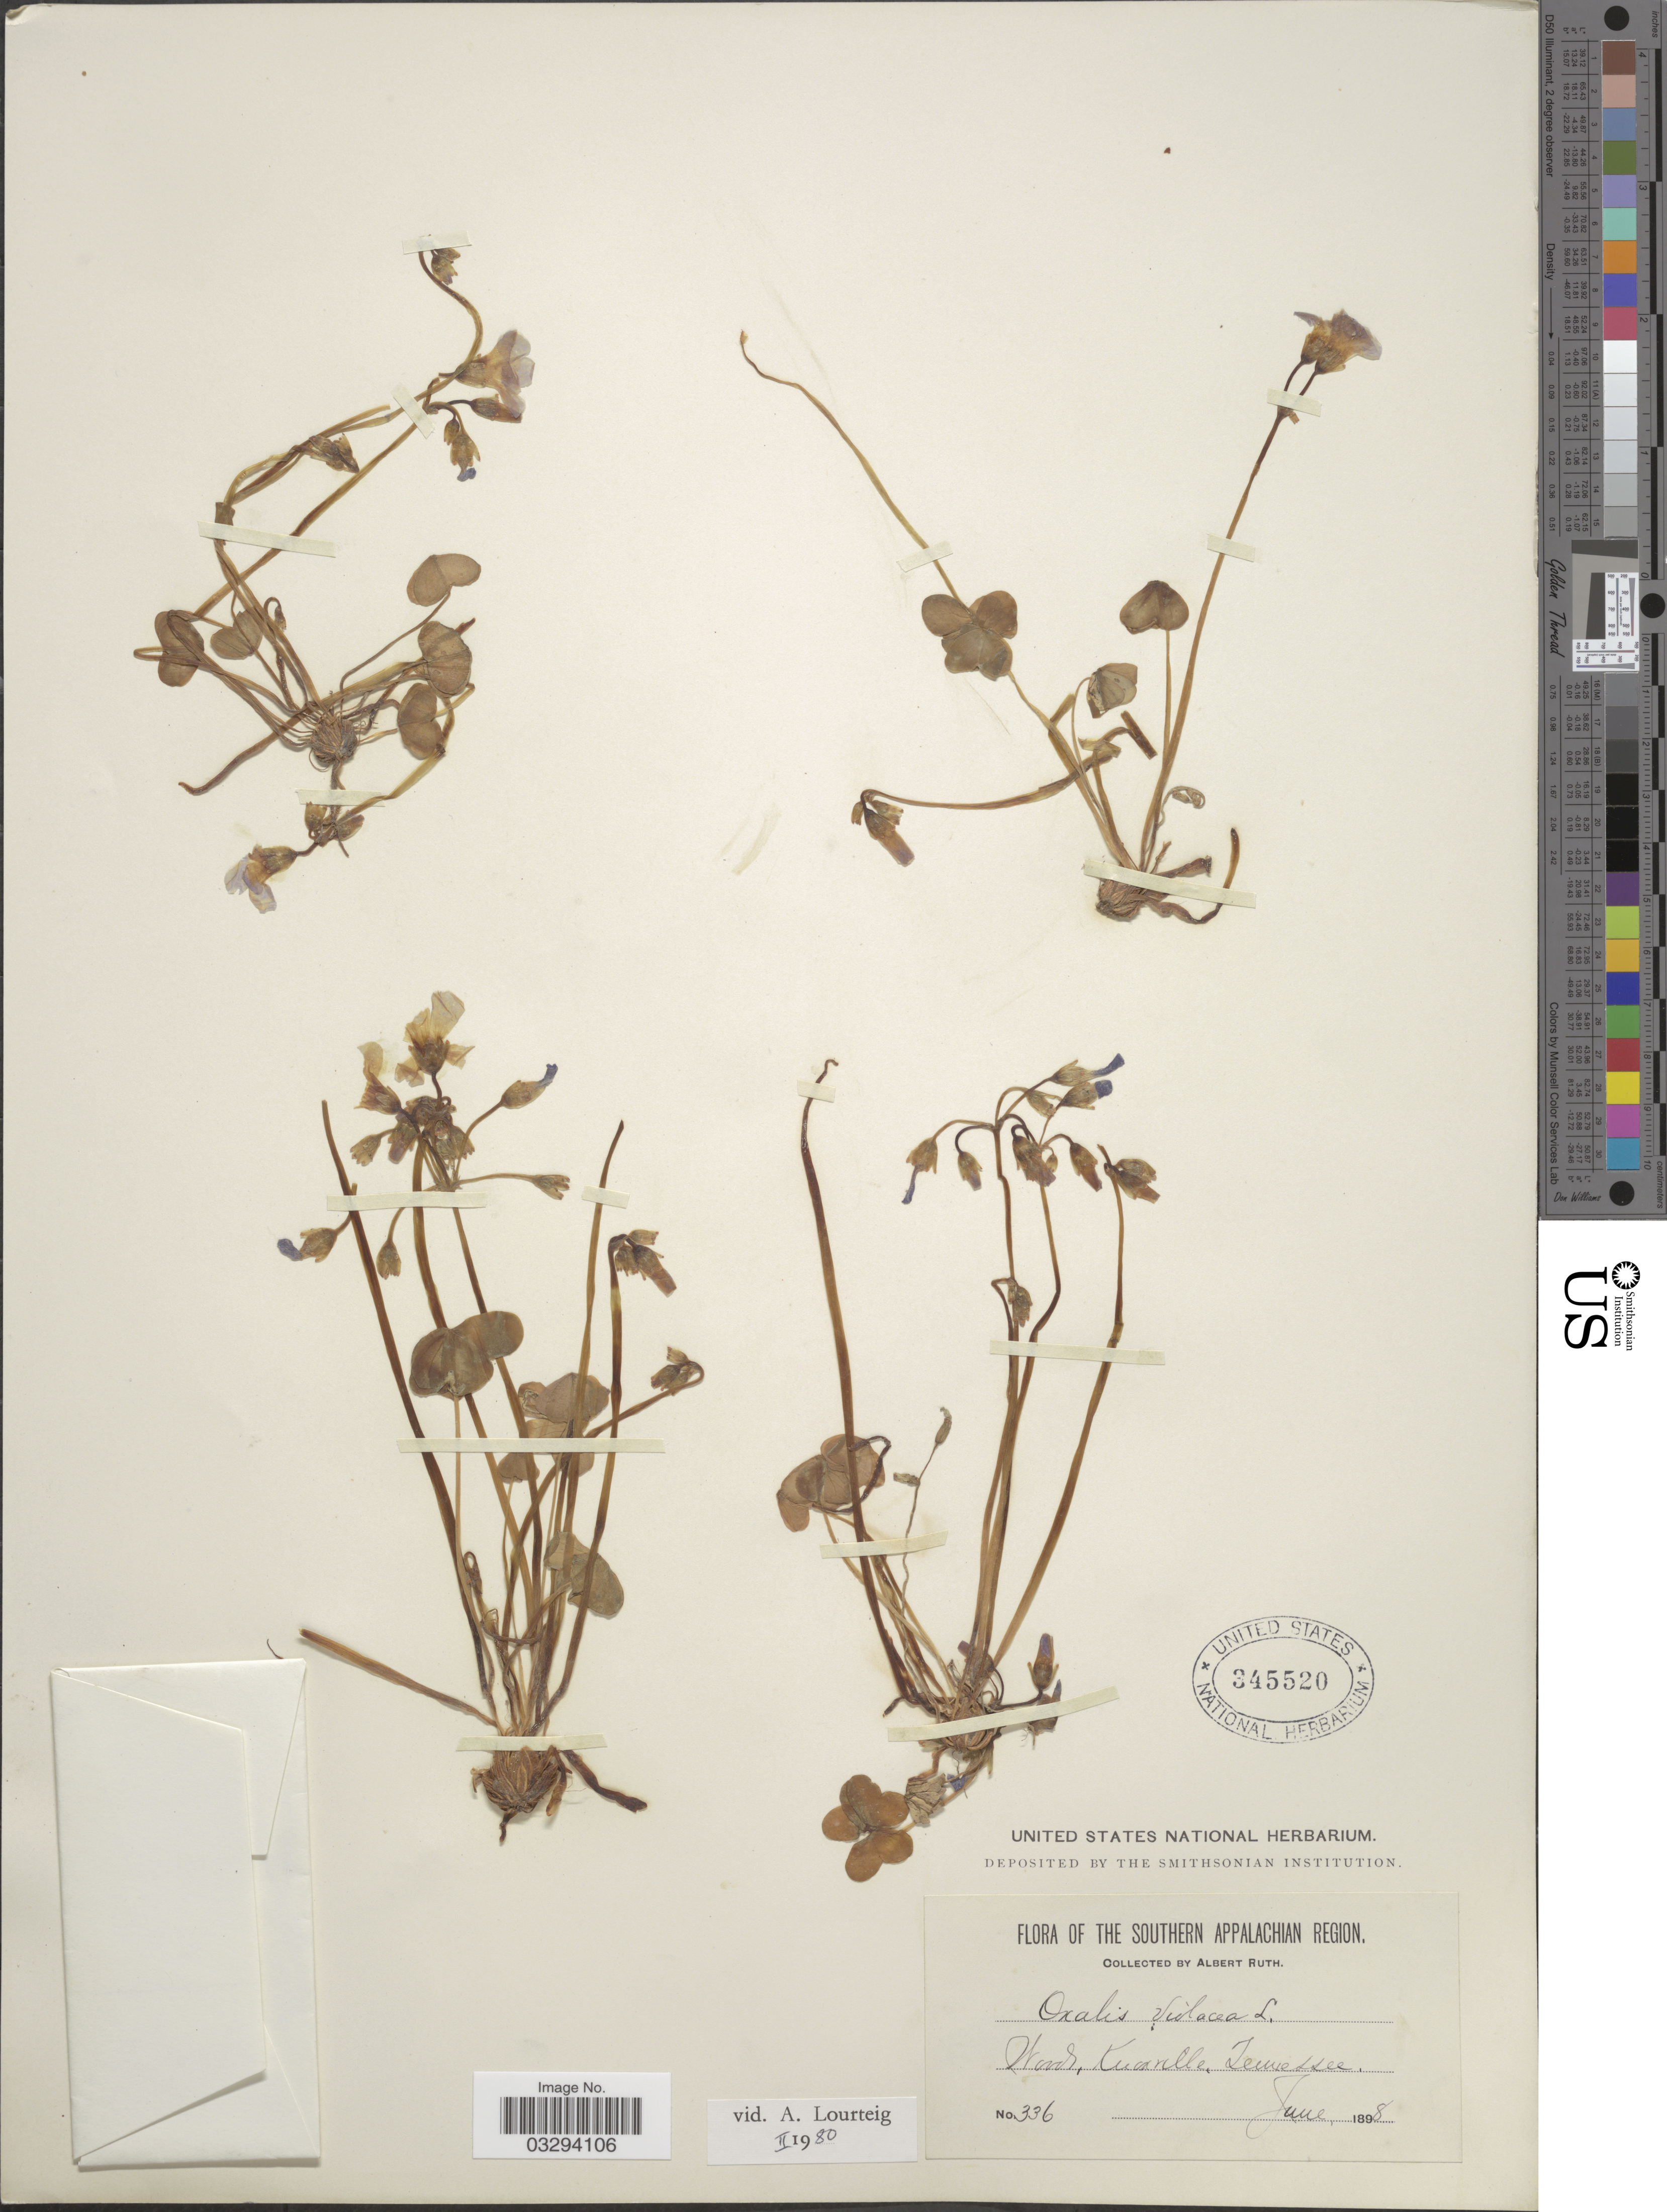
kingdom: Plantae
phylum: Tracheophyta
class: Magnoliopsida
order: Oxalidales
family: Oxalidaceae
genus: Oxalis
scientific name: Oxalis violacea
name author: L.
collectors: A. Ruth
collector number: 336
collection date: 1898-06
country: United States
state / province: Tennessee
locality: The Southern Appalachian Region. Knoxville.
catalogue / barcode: US 345520